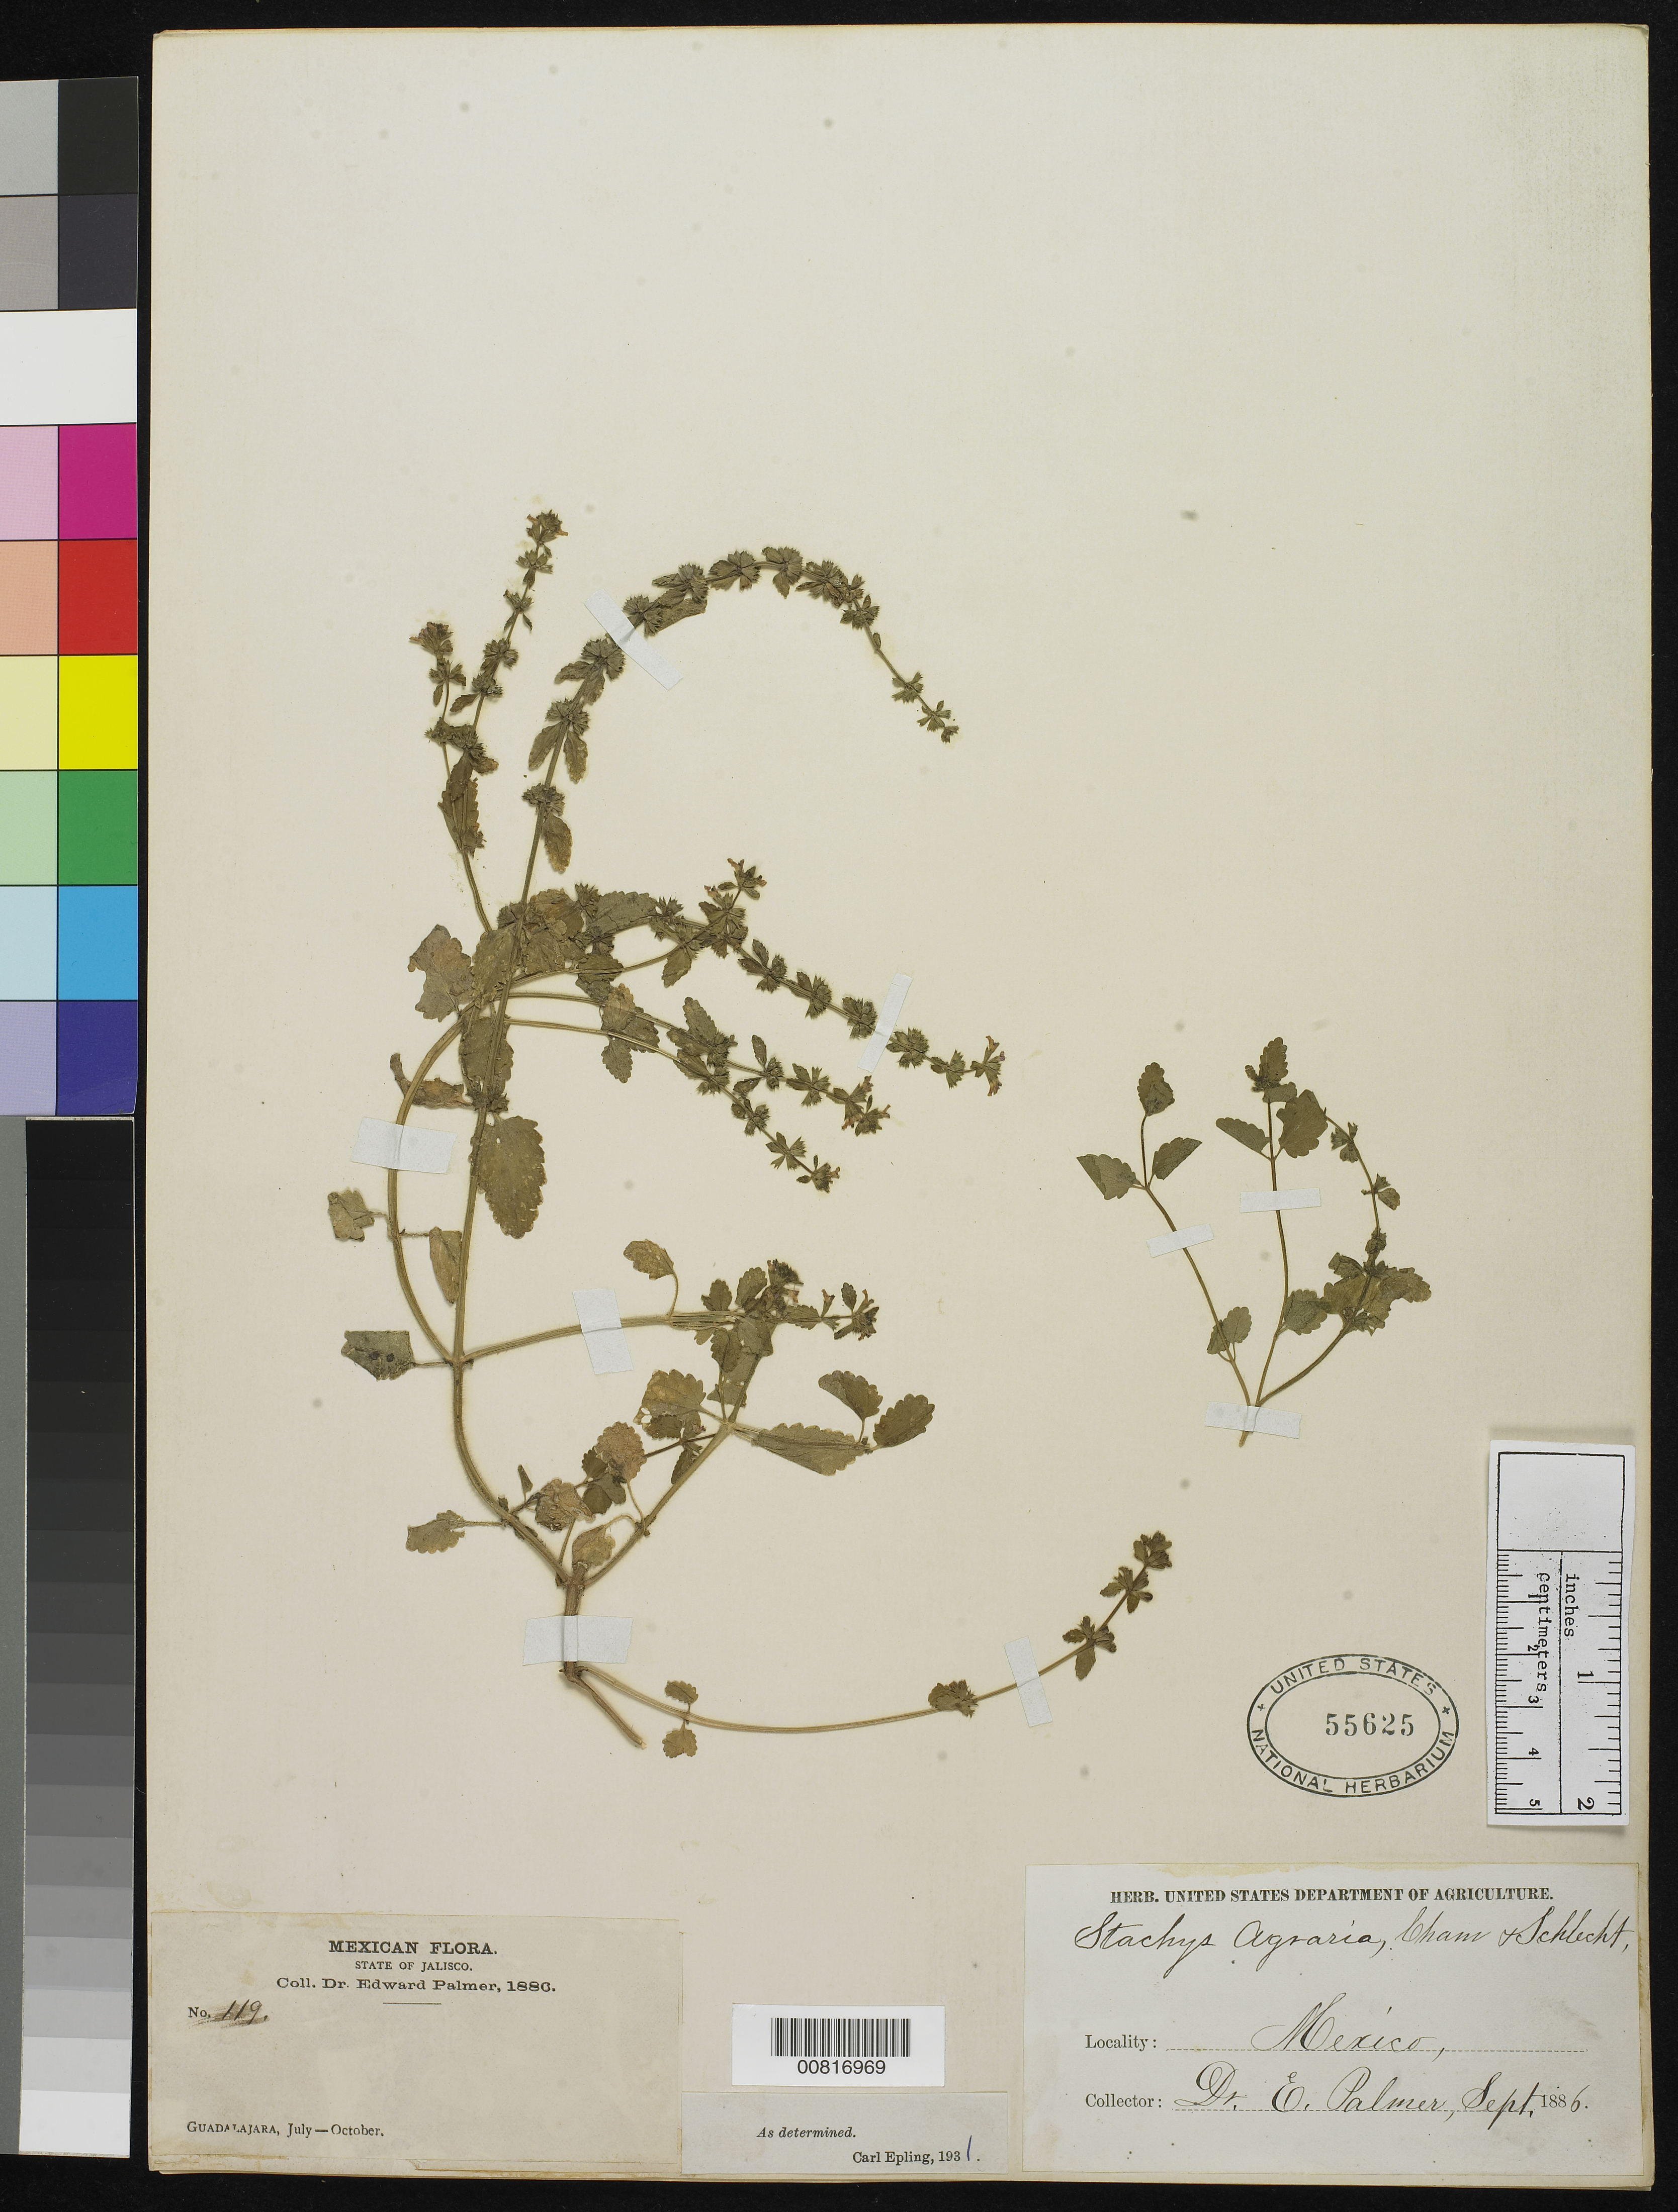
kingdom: Plantae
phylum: Tracheophyta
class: Magnoliopsida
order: Lamiales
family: Lamiaceae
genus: Stachys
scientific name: Stachys agraria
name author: Schltdl. & Cham.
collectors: E. Palmer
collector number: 119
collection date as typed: Jul 1886 to -- Oct 1886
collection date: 1886-07/1886-10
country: Mexico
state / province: Jalisco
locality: Guadalajara, Jalisco.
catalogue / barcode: US 55625